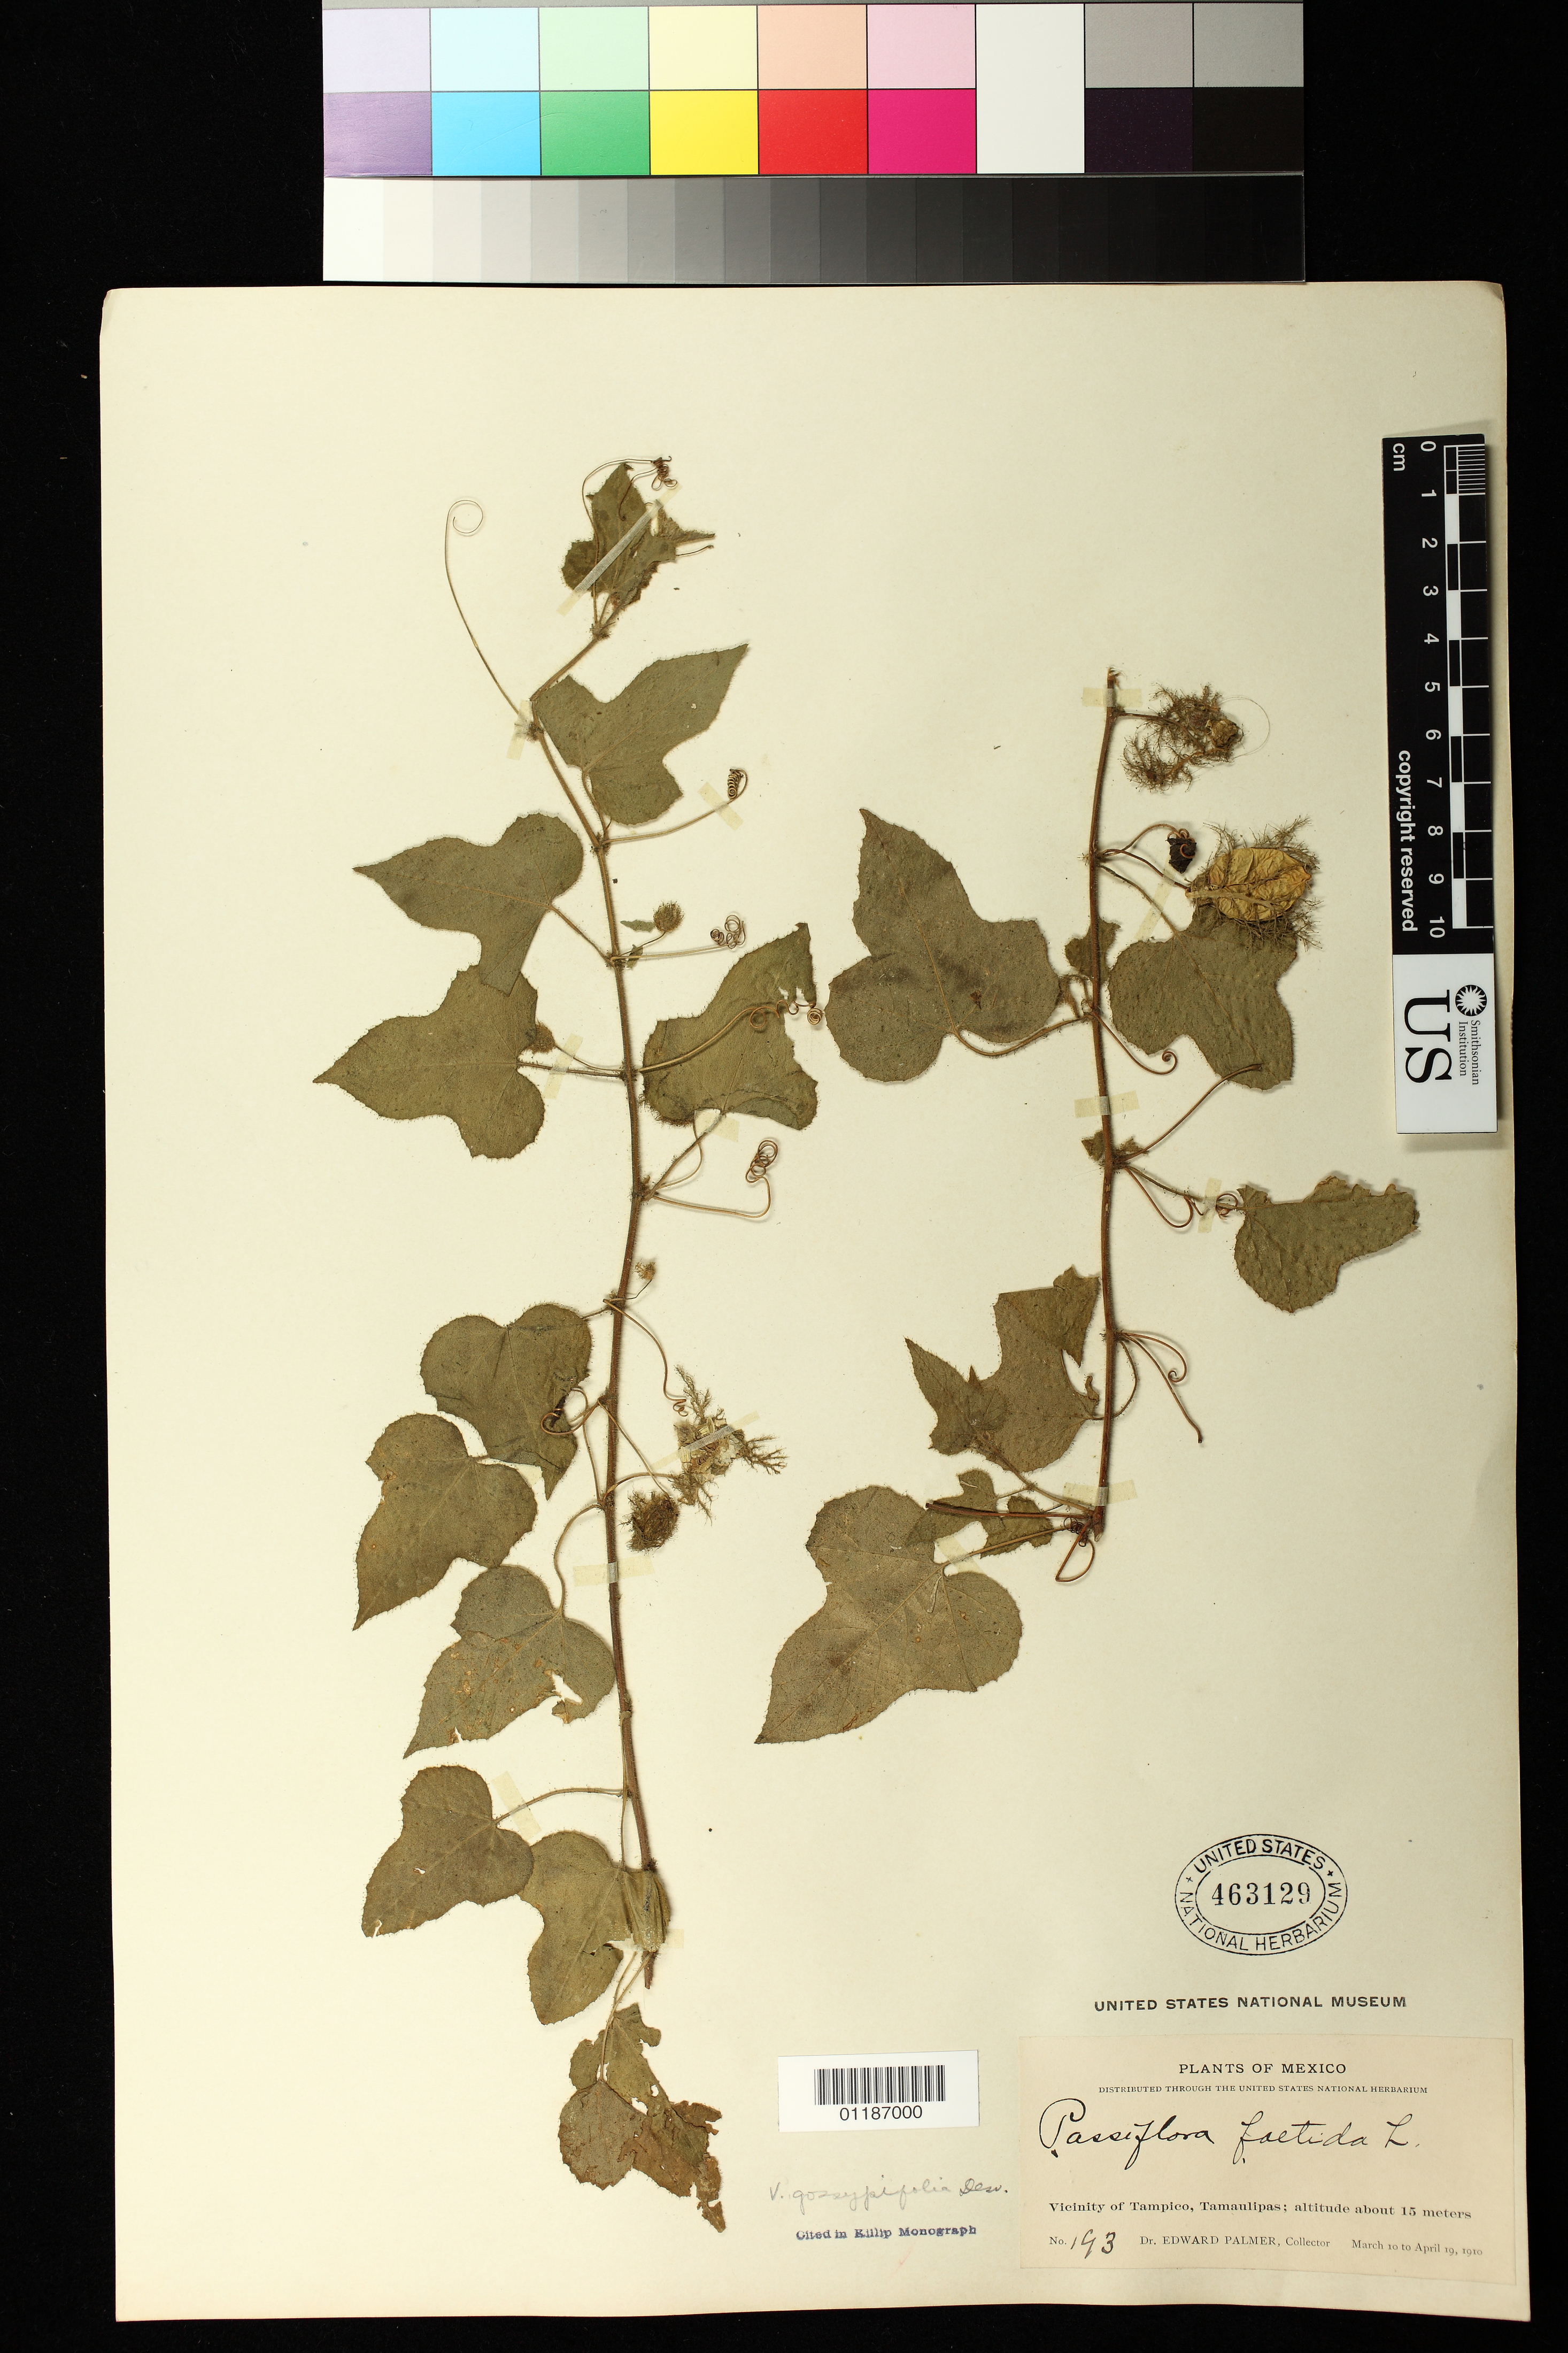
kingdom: Plantae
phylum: Tracheophyta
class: Magnoliopsida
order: Malpighiales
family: Passifloraceae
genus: Passiflora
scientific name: Passiflora foetida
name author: L.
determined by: Svoboda, Harlan T., (NA), US Department of Agriculture (UNITED STATES)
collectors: E. Palmer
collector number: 193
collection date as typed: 10 Mar 1910 to 19 Apr 1910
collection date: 1910-03-10/1910-04-19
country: Mexico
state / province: Tamaulipas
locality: Vicinity of tampico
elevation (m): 15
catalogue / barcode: US 463129